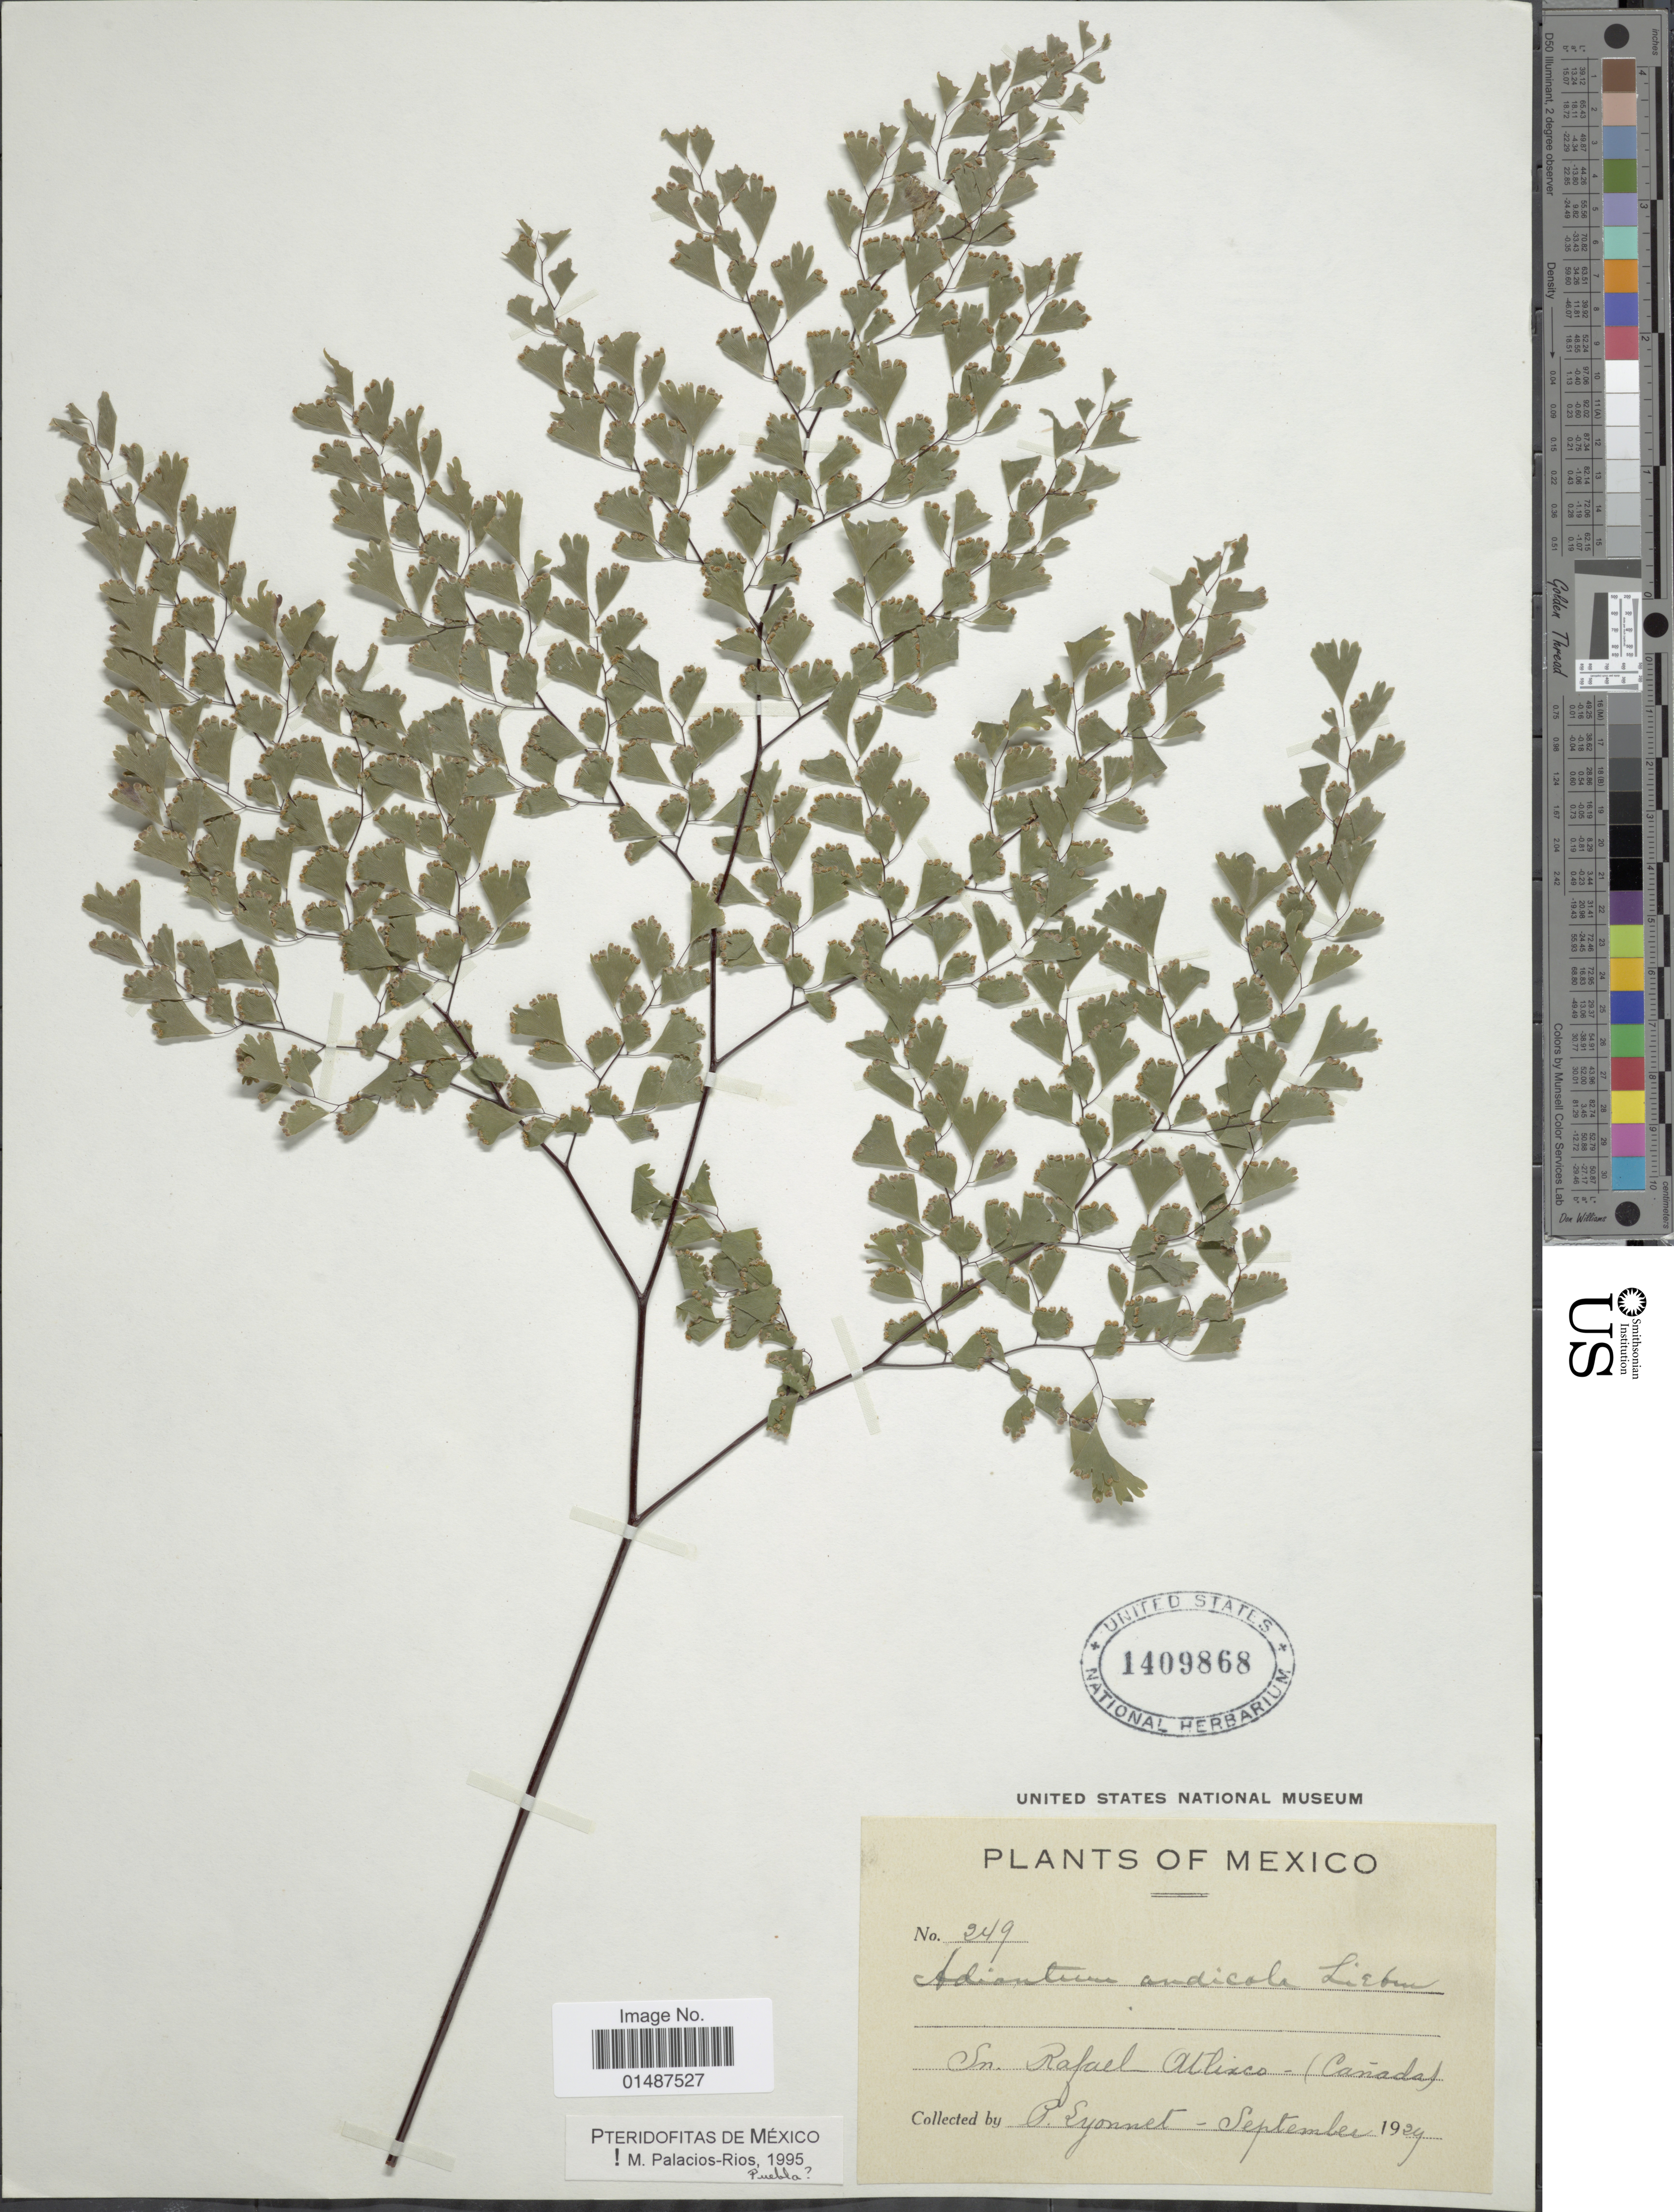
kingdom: Plantae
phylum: Tracheophyta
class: Polypodiopsida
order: Polypodiales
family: Pteridaceae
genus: Adiantum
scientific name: Adiantum andicola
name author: Liebm.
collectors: P. Syonnet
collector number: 249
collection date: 1929-09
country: Mexico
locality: Sn. Rafael Atlixco (Cañada)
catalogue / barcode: US 1409868